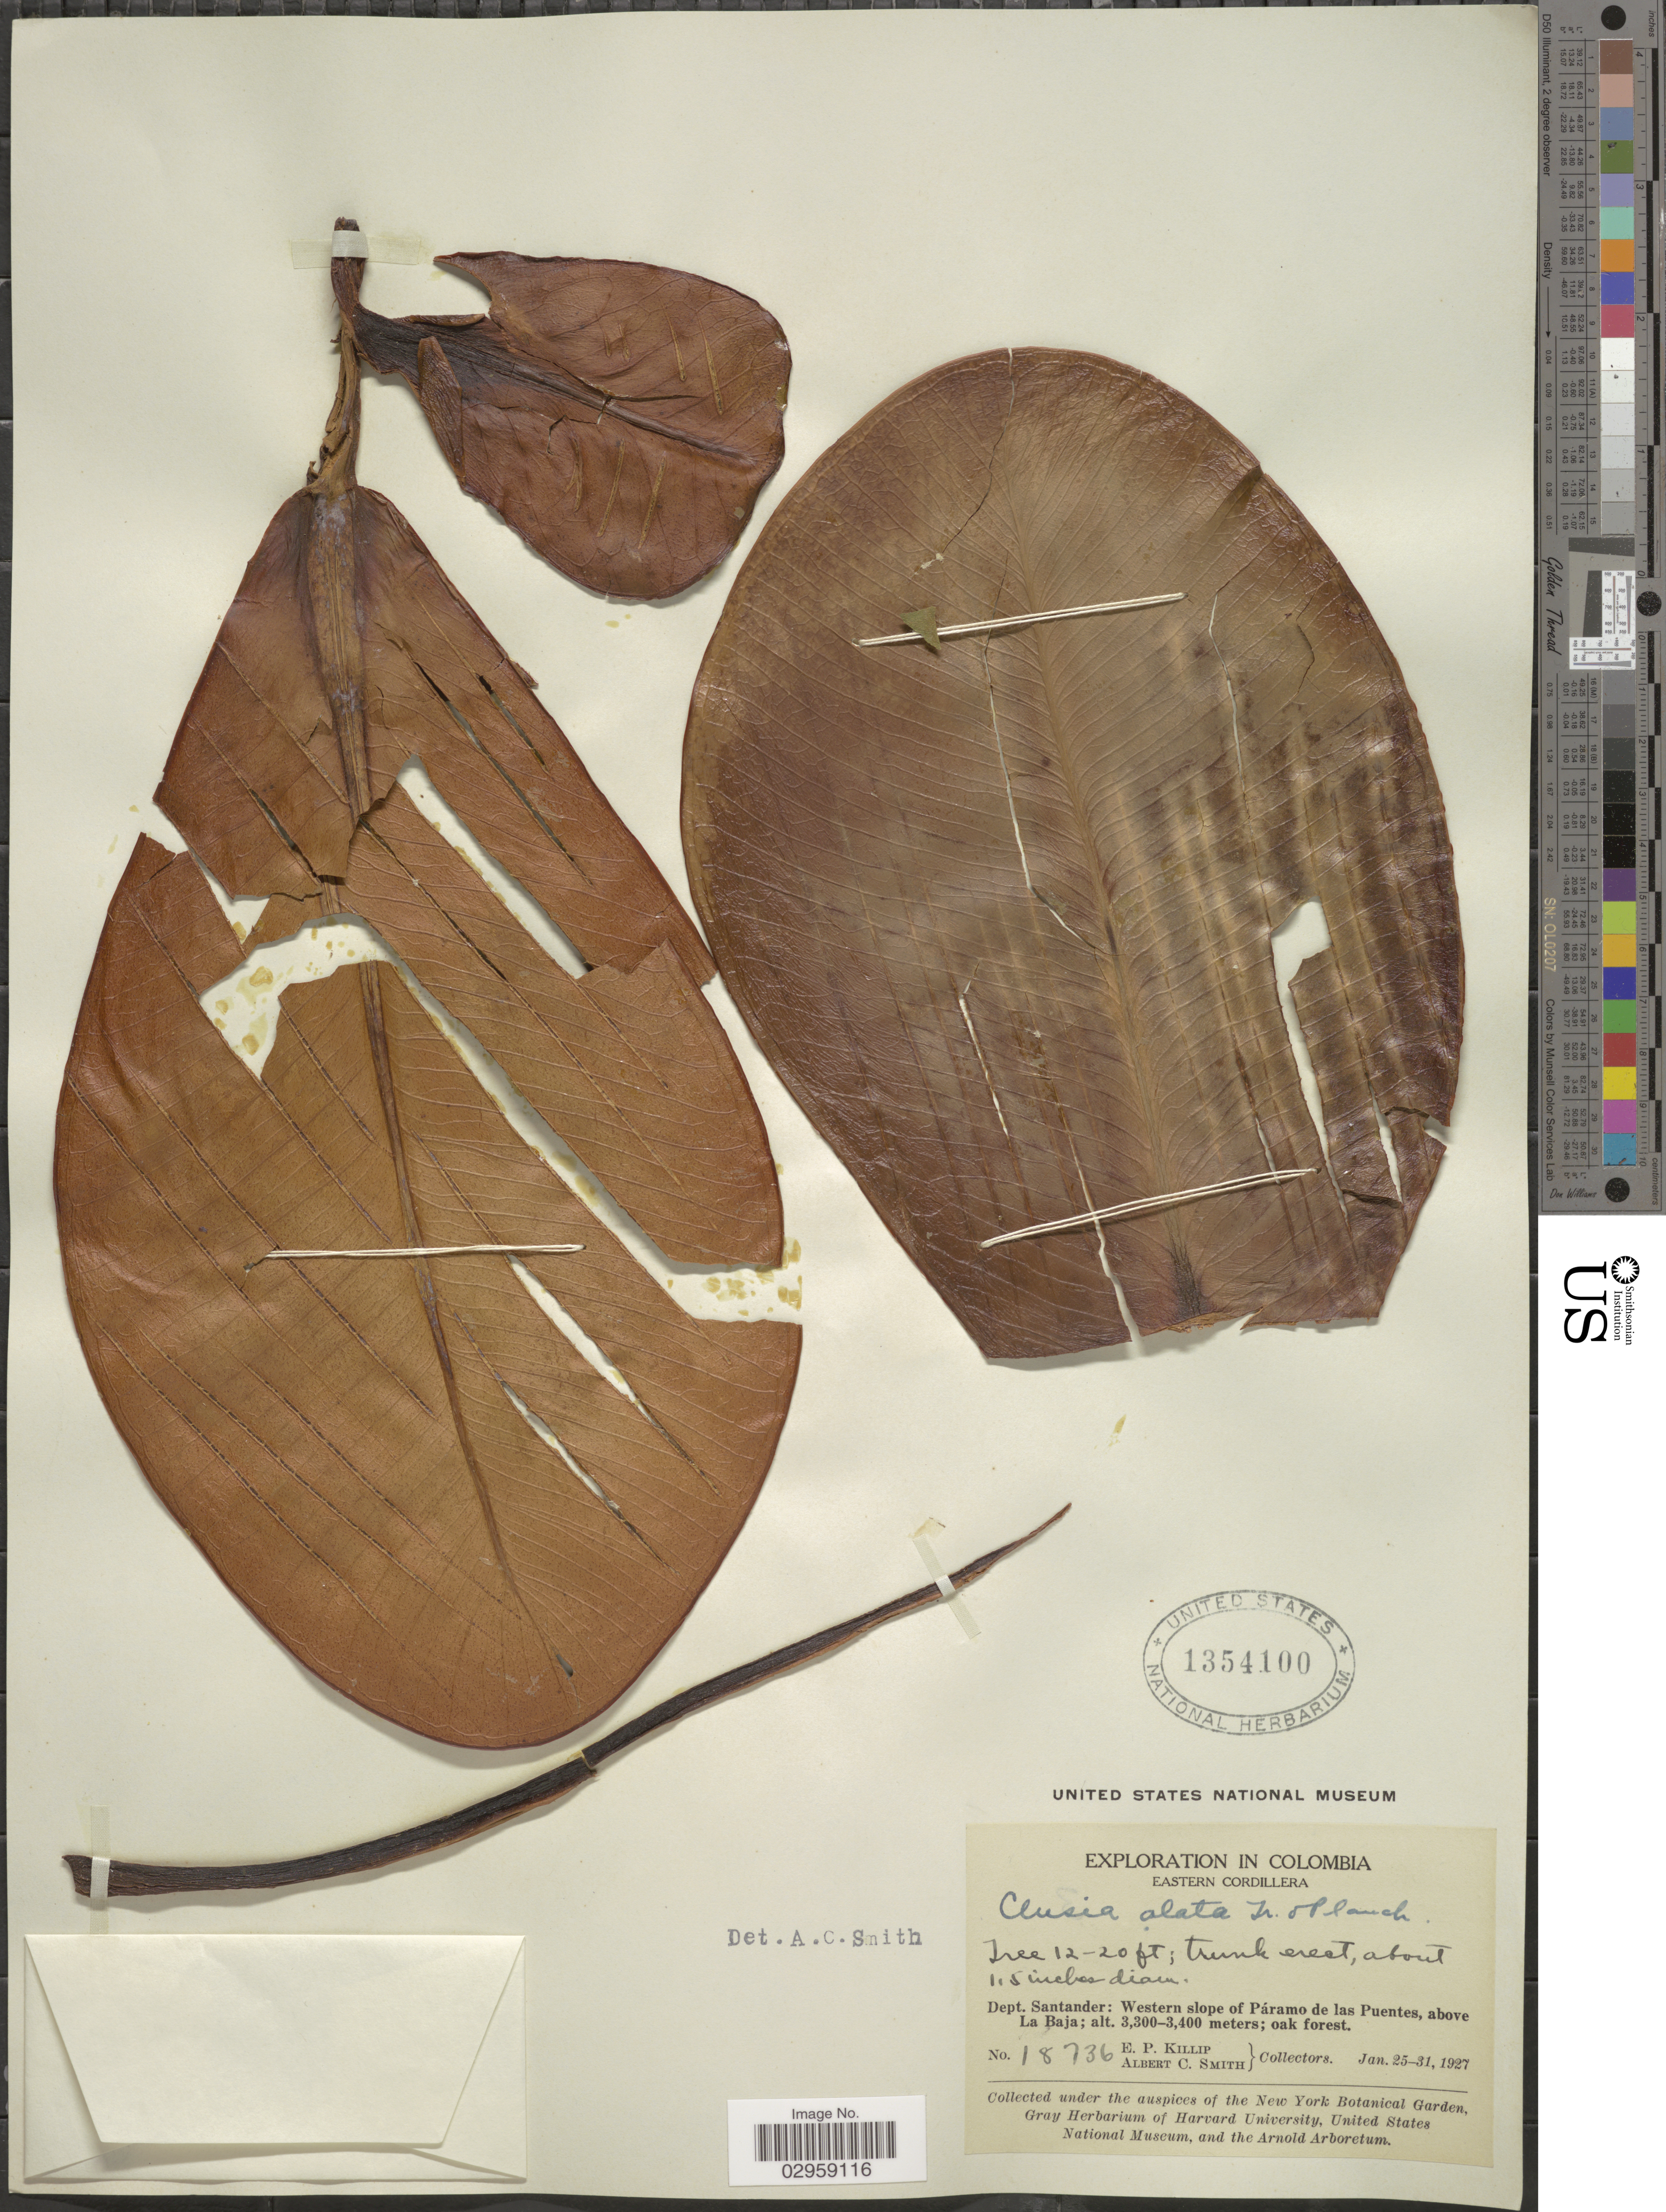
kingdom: Plantae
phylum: Tracheophyta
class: Magnoliopsida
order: Malpighiales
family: Clusiaceae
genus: Clusia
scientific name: Clusia alata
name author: Triana & Planch.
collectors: E. P. Killip & A. C. Smith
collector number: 18736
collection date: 1927-01-25/1927-01-31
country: Colombia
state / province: Santander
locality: Eastern Cordillera. Dept. Santander: Western slope of Páramo de las Puentes, below La Baja.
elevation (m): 3300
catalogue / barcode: US 1354100